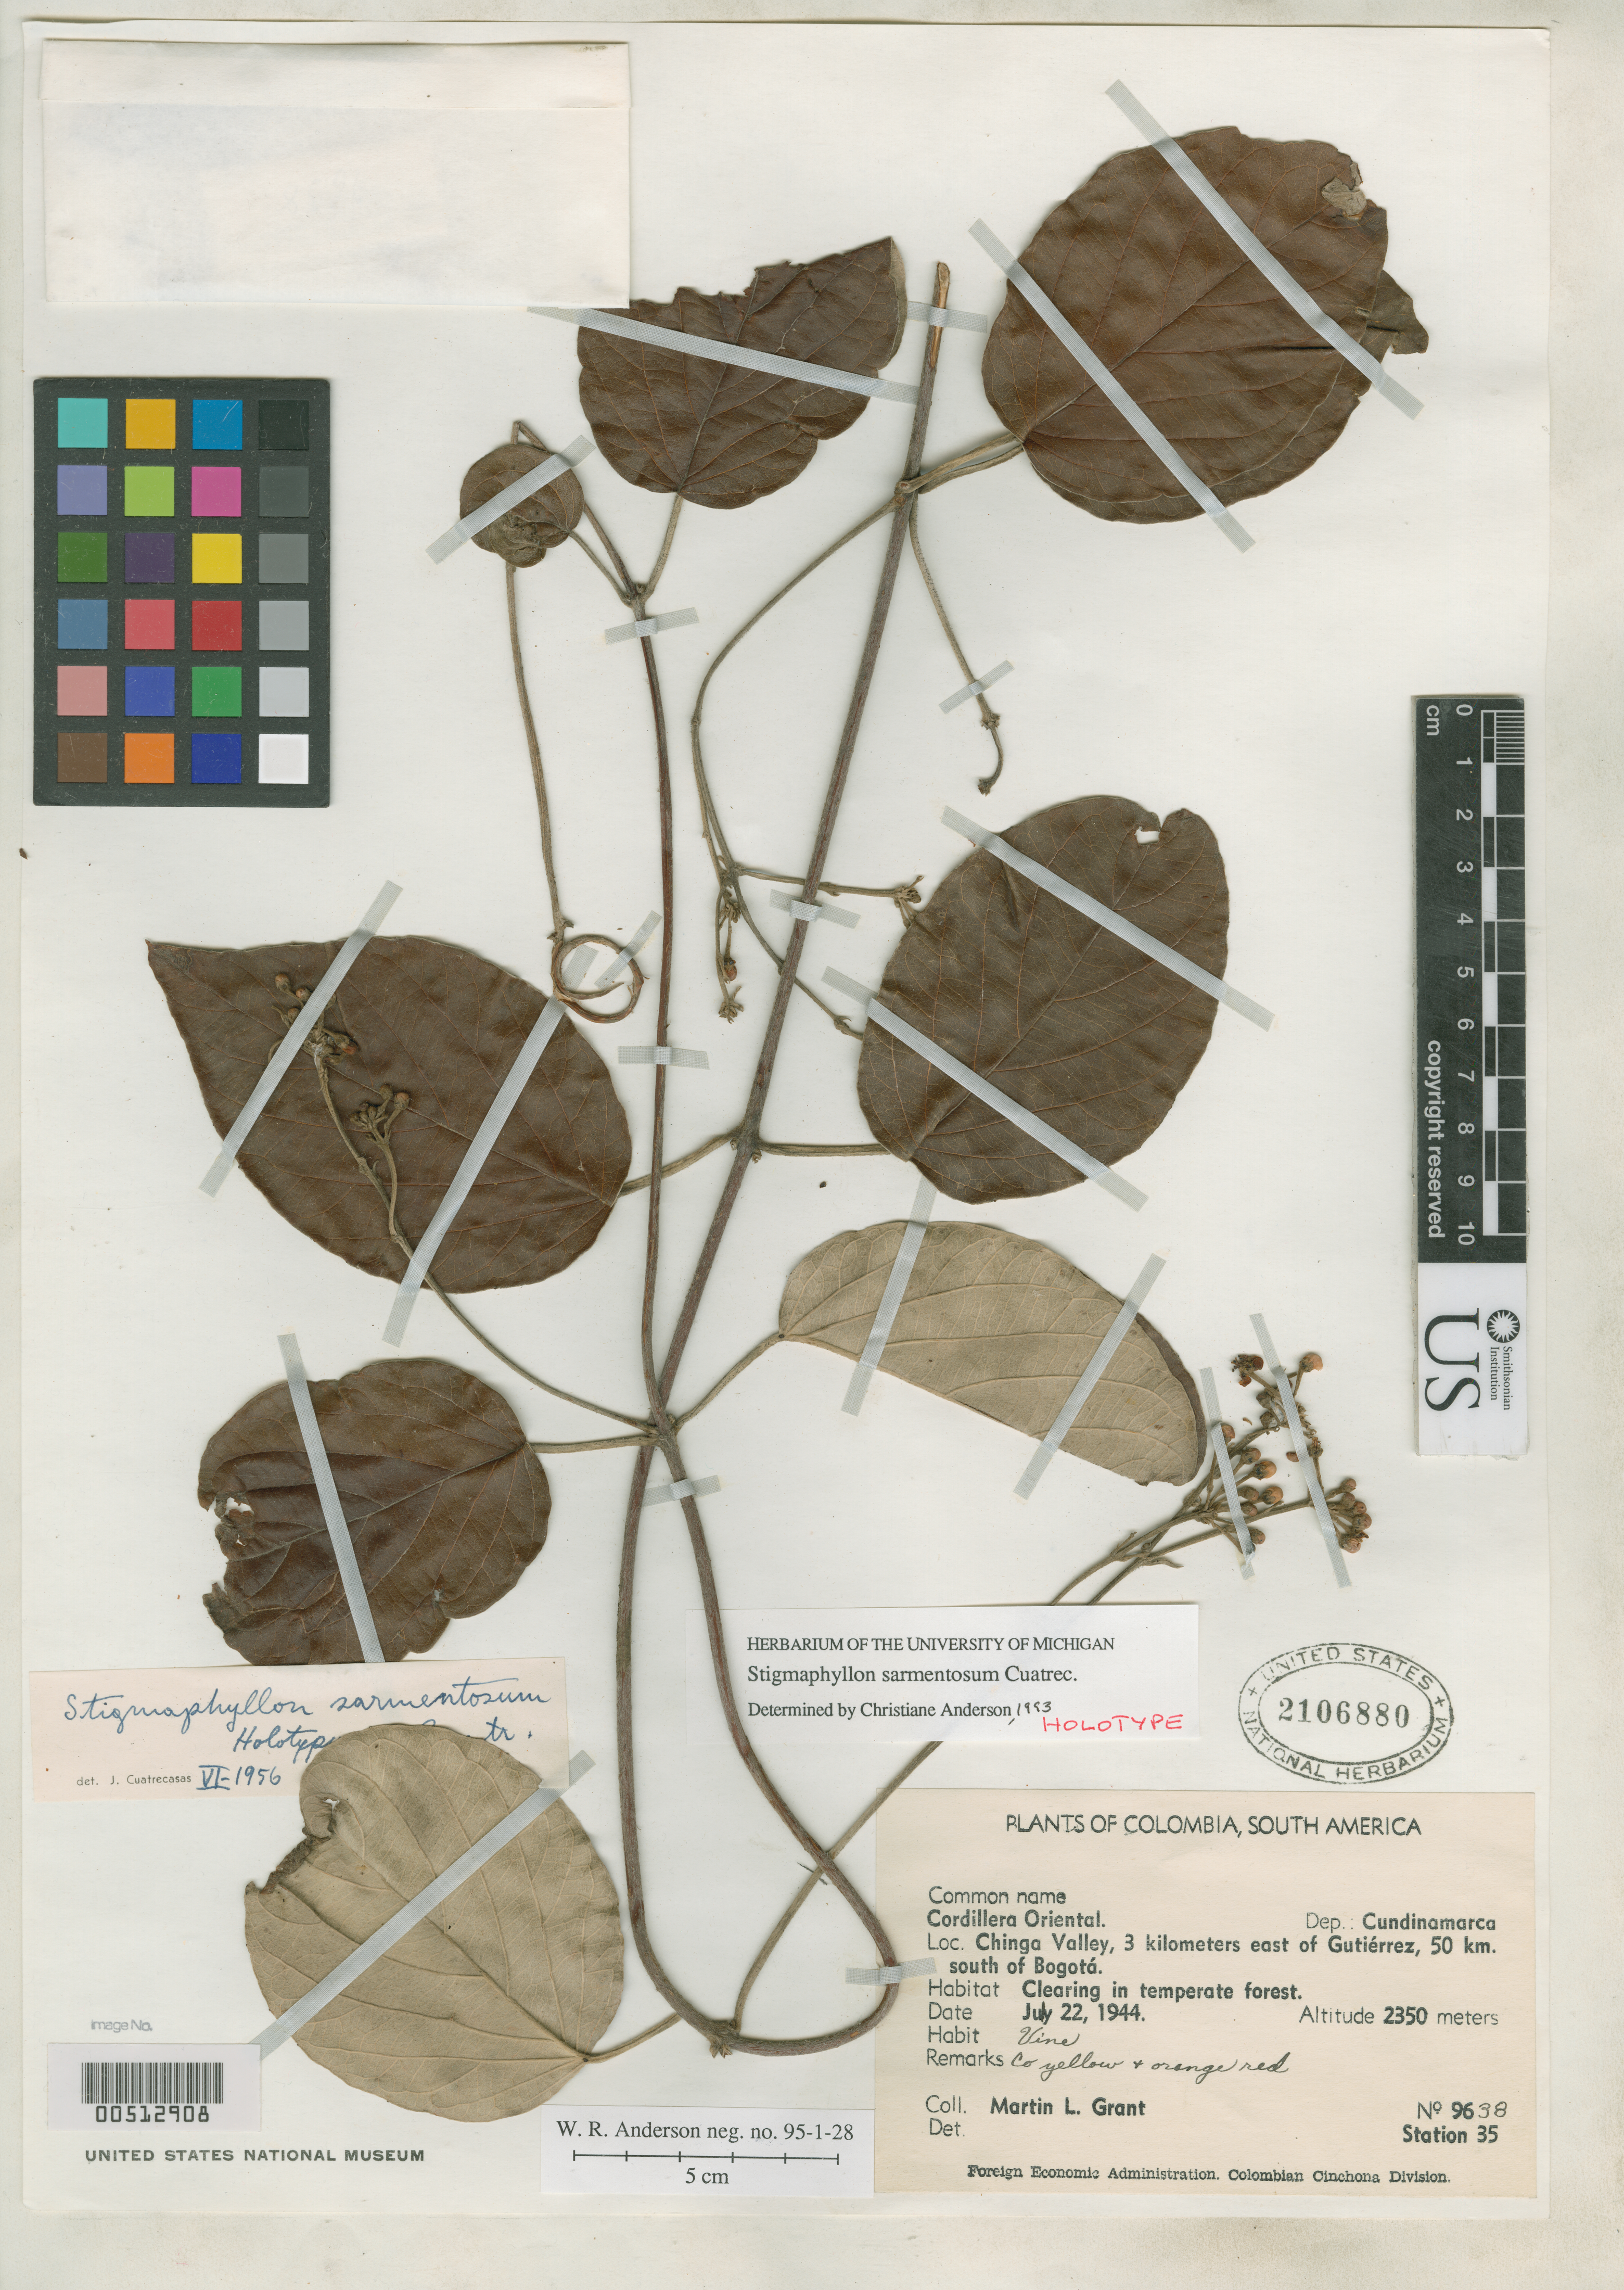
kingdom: Plantae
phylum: Tracheophyta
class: Magnoliopsida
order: Malpighiales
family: Malpighiaceae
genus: Stigmaphyllon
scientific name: Stigmaphyllon sarmentosum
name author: Cuatrec.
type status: Holotype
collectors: M. L. Grant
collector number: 9638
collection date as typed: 22 Jul 1944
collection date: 1944-07-22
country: Colombia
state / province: Cundinamarca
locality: Cordillera Oriental, Chinga Valley, 50 km. S of Bogota and 3 km. E of Gutierez.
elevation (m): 2350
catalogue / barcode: US 2106880